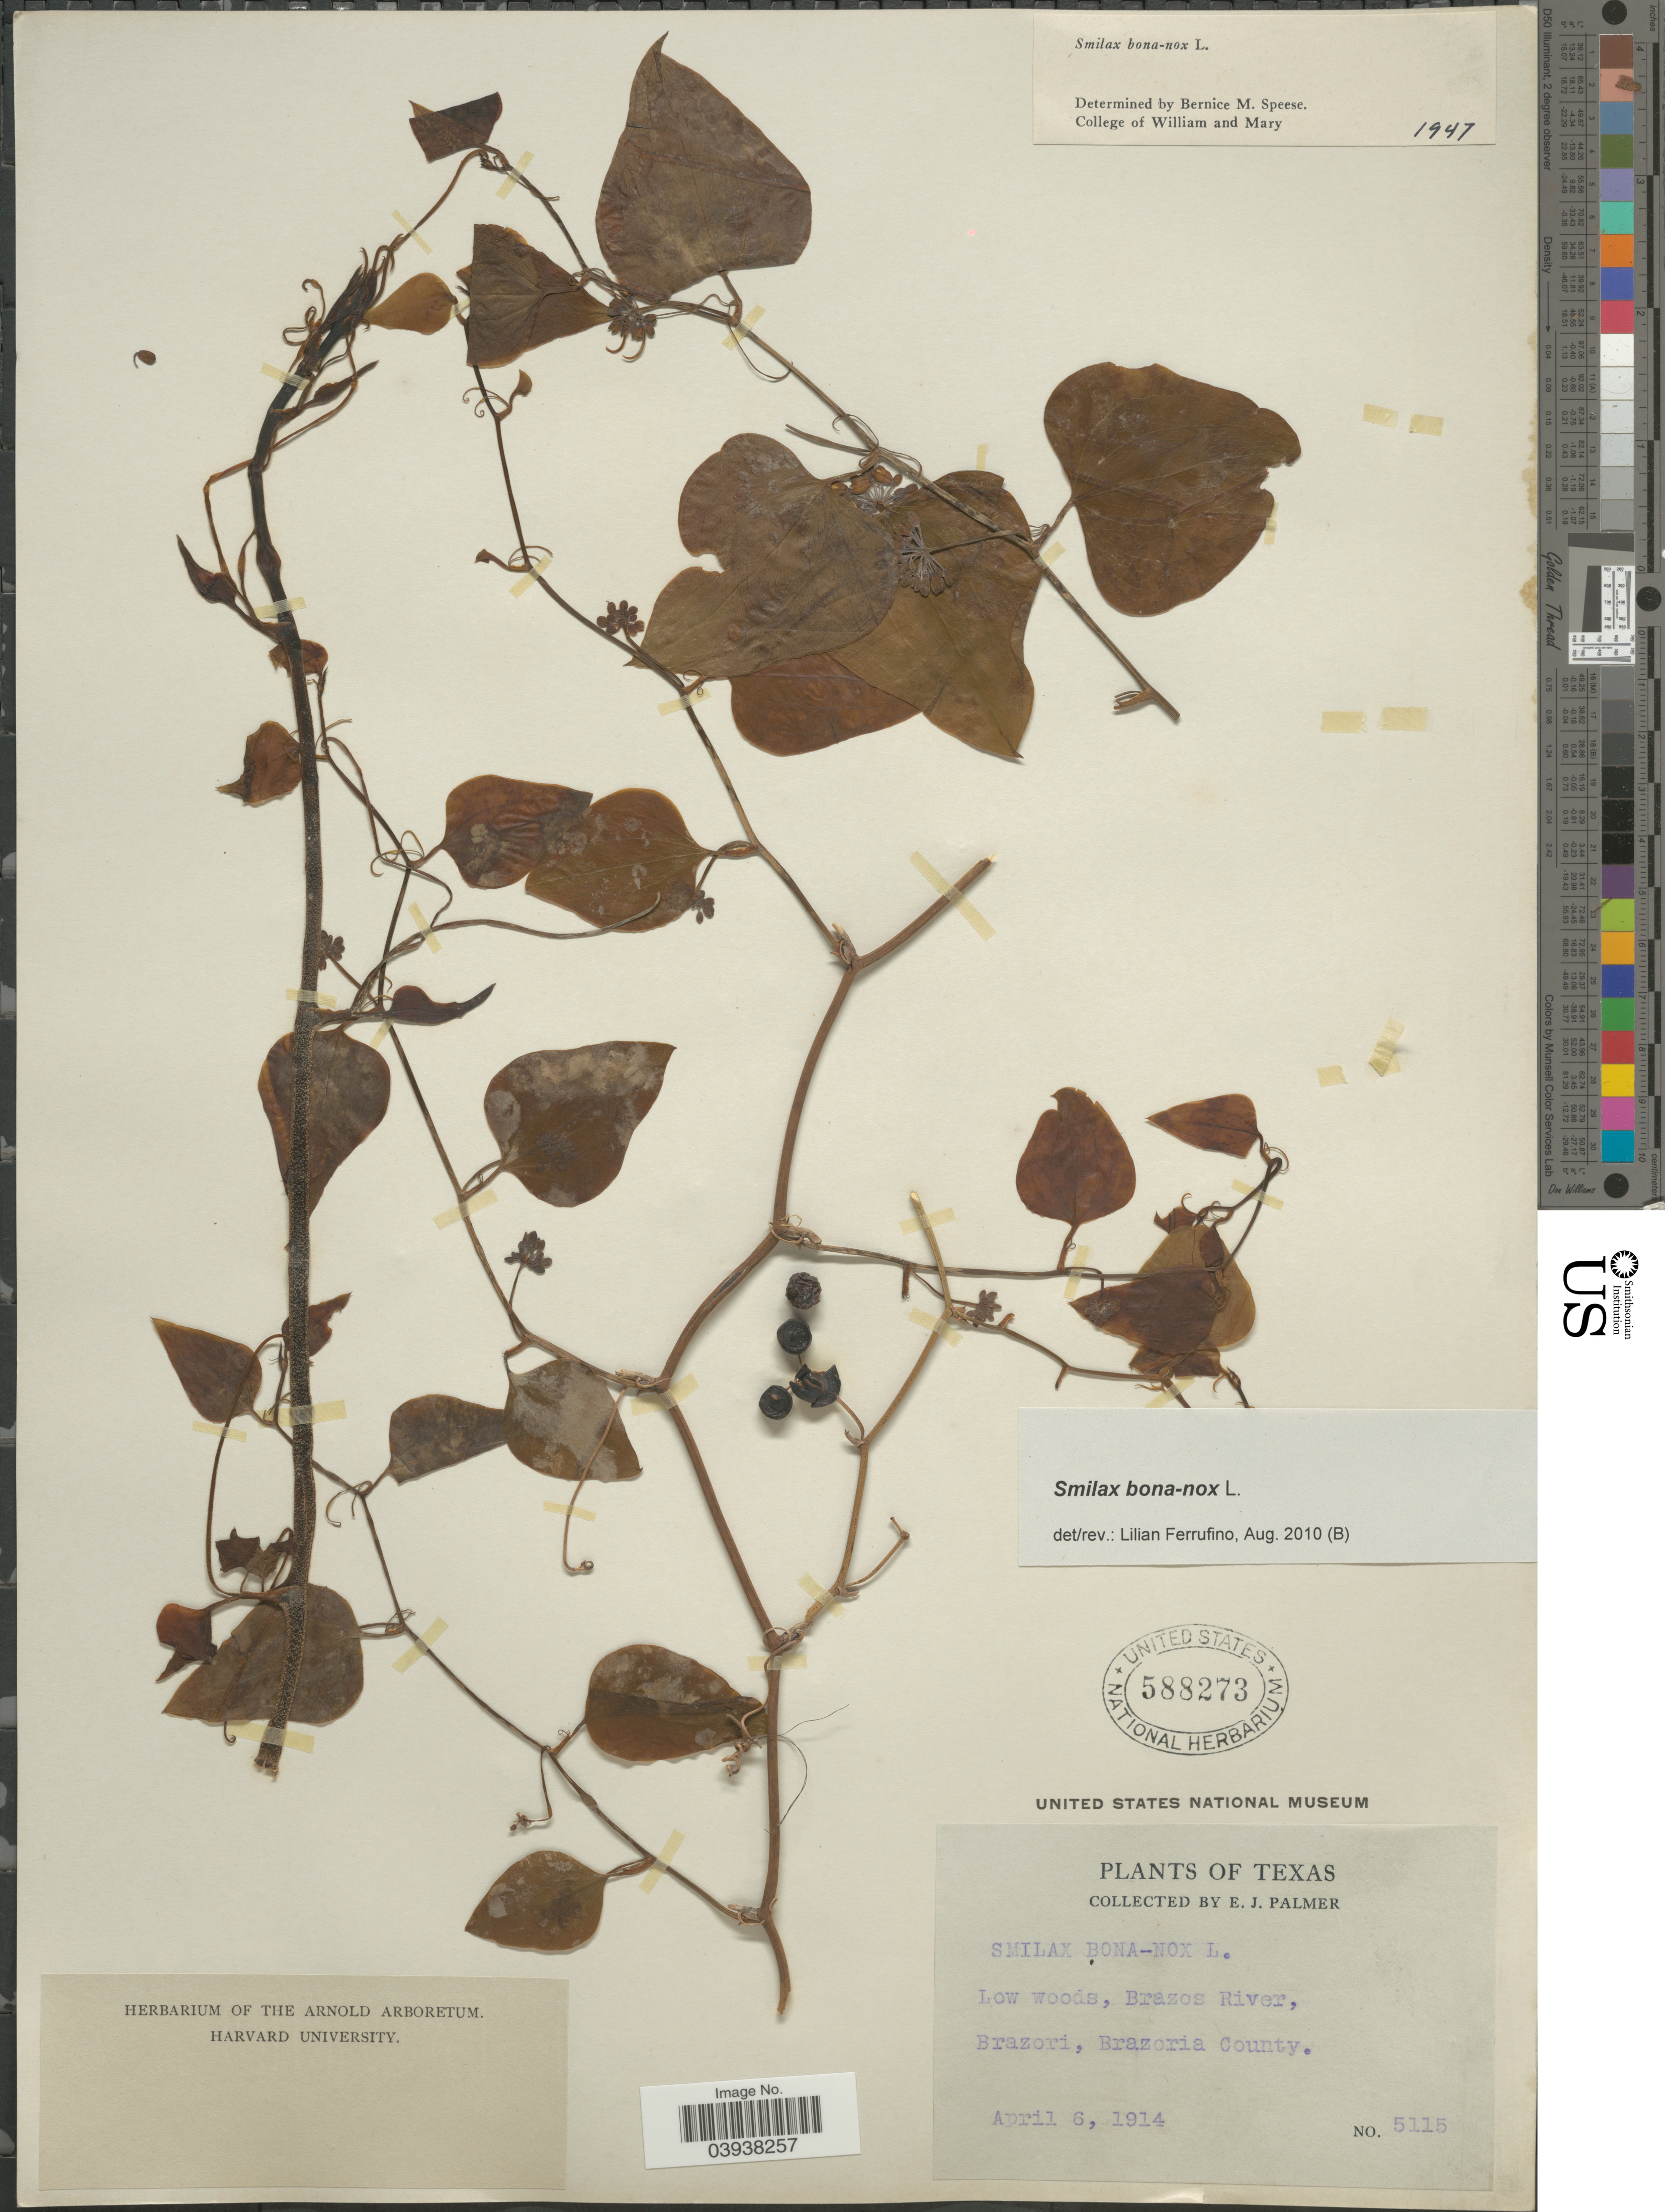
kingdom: Plantae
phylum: Tracheophyta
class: Liliopsida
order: Liliales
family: Smilacaceae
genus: Smilax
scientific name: Smilax bona-nox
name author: L.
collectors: E. J. Palmer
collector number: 5115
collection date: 1914-04-06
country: United States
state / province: Texas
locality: Brazos River, Brazori, Brazoria County.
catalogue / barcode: US 588273